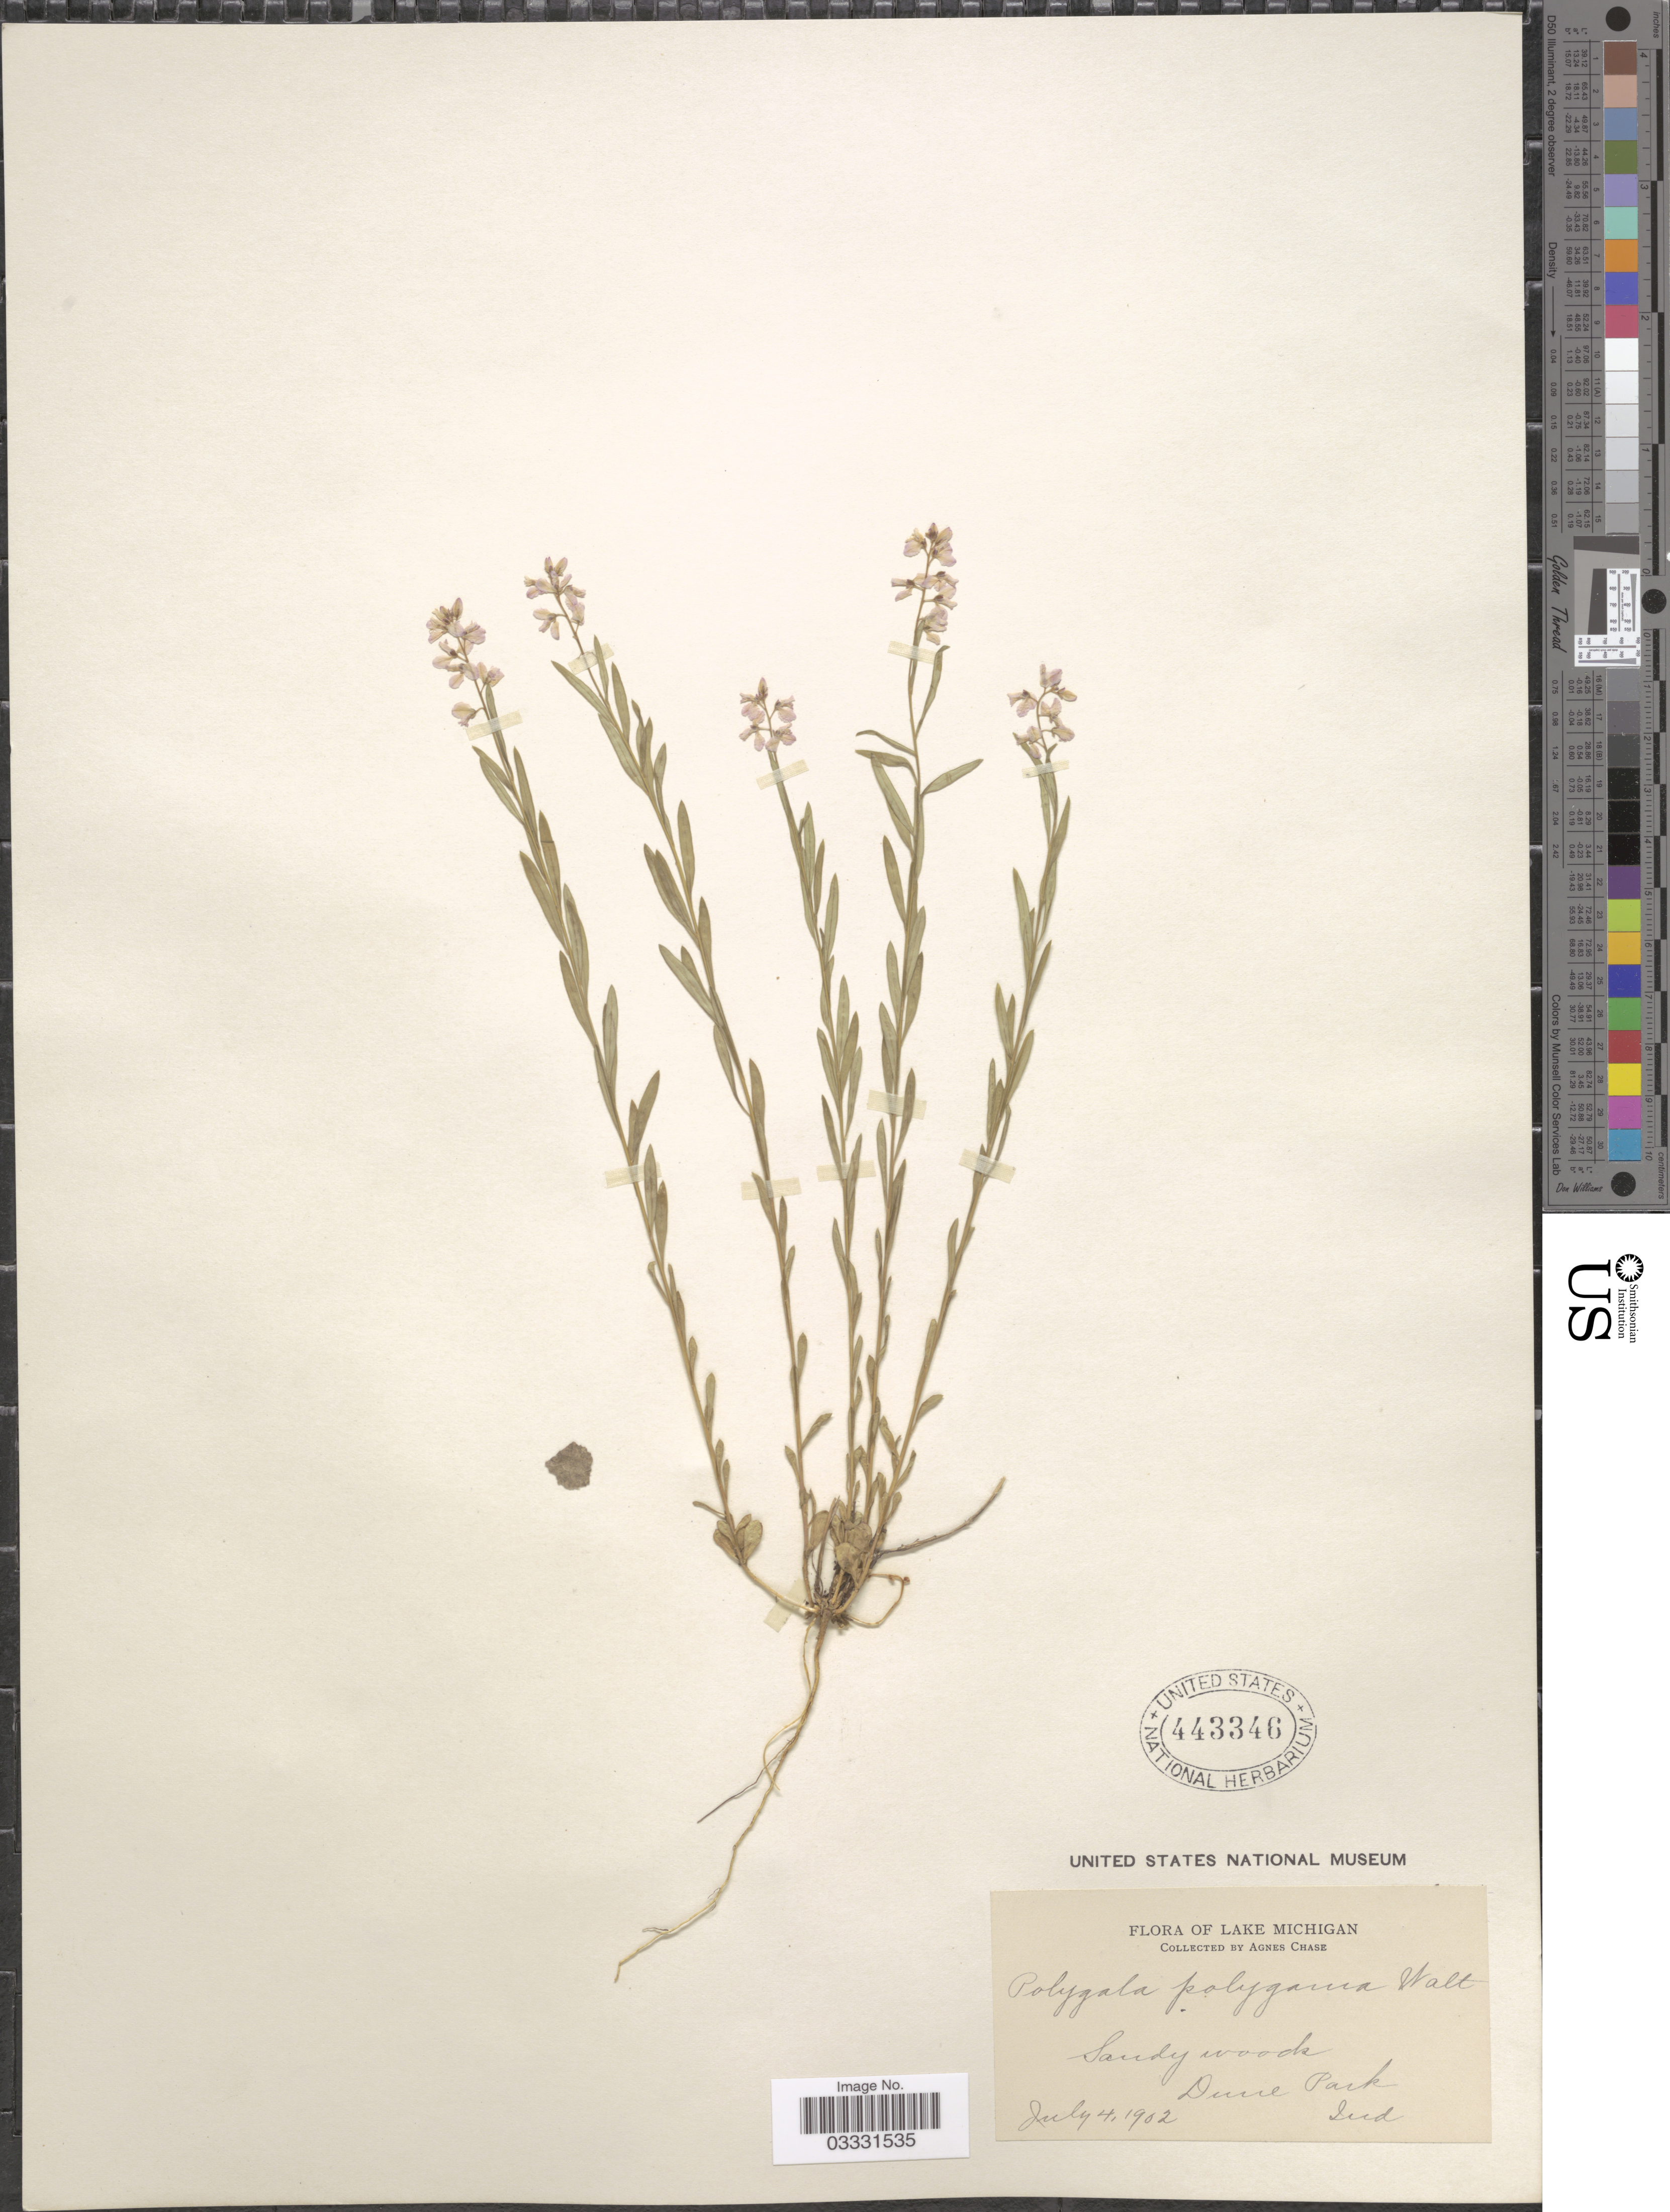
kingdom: Plantae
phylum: Tracheophyta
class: Magnoliopsida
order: Fabales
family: Polygalaceae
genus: Polygala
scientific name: Polygala polygama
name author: Walter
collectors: A. Chase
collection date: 1902-07-04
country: United States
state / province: Indiana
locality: Lake Michigan. Dune Park.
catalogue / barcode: US 443346